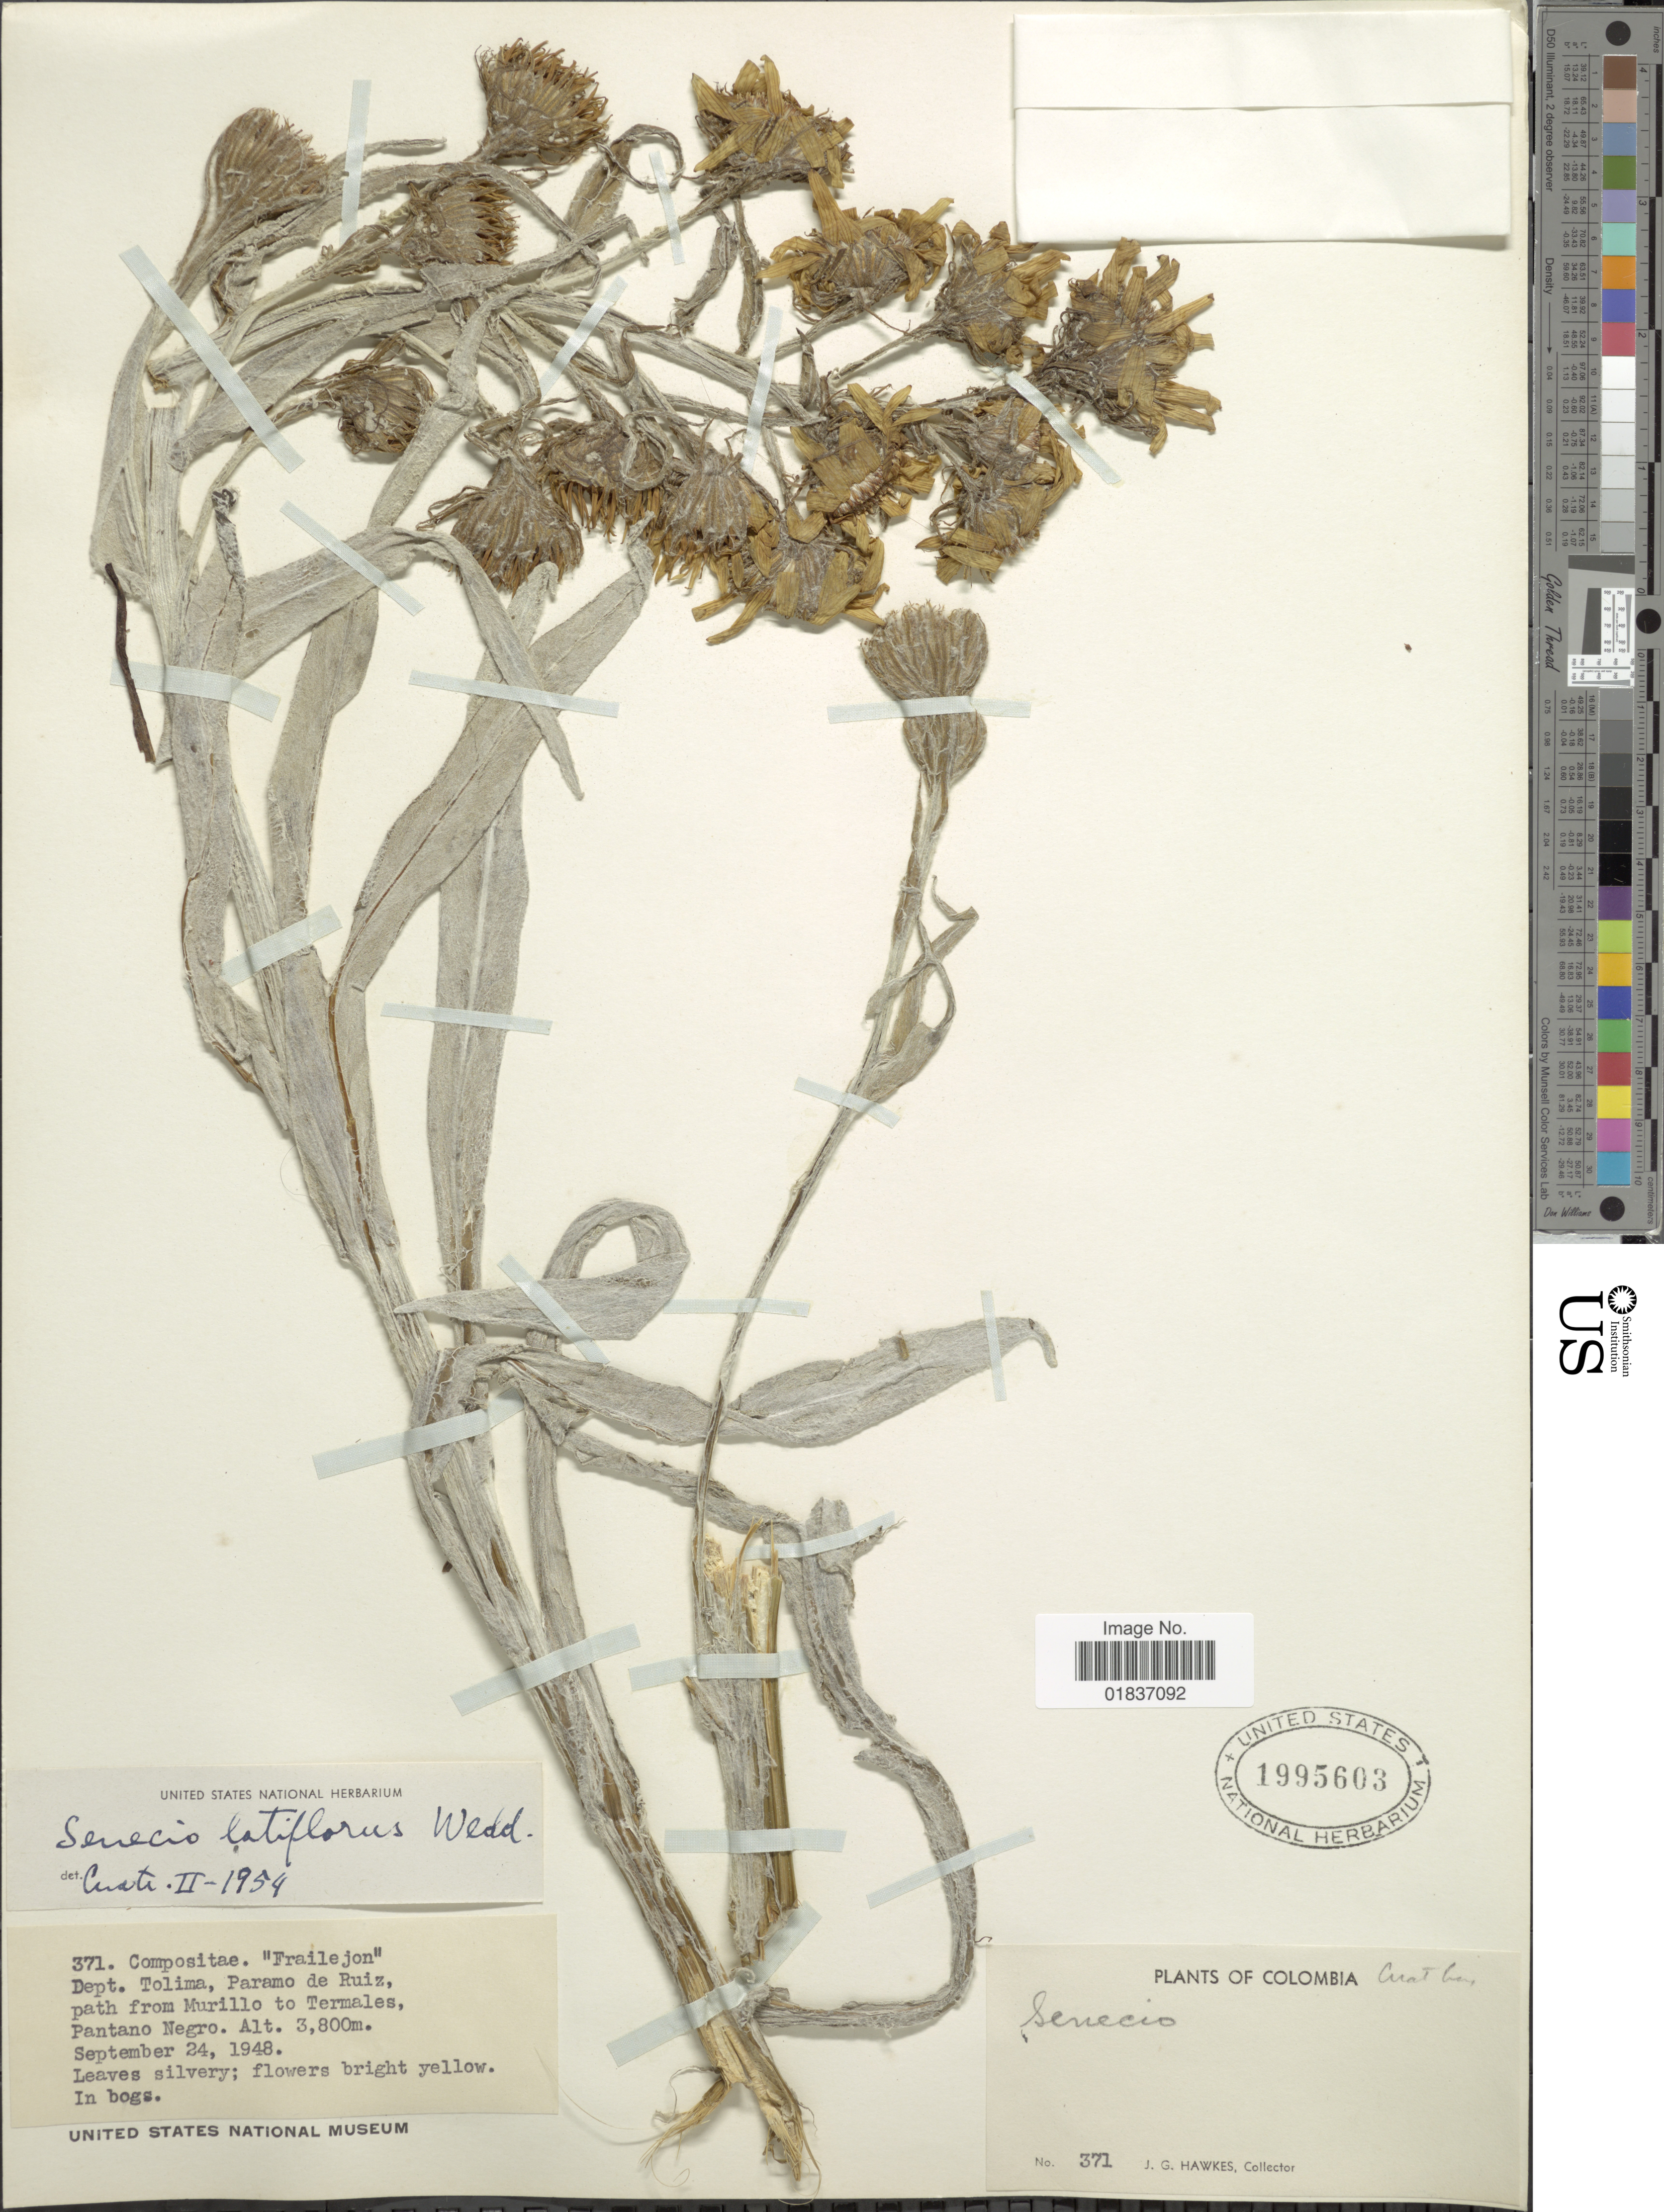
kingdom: Plantae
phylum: Tracheophyta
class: Magnoliopsida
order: Asterales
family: Asteraceae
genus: Senecio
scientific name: Senecio latiflorus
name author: Wedd.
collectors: J. Hawkes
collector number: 371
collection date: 1948-01-24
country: Colombia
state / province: Tolima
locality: Dept. Tolima, Paramo de Ruiz. path from Murillo to Termales, Pantano Negro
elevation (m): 3800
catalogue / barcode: US 1995603